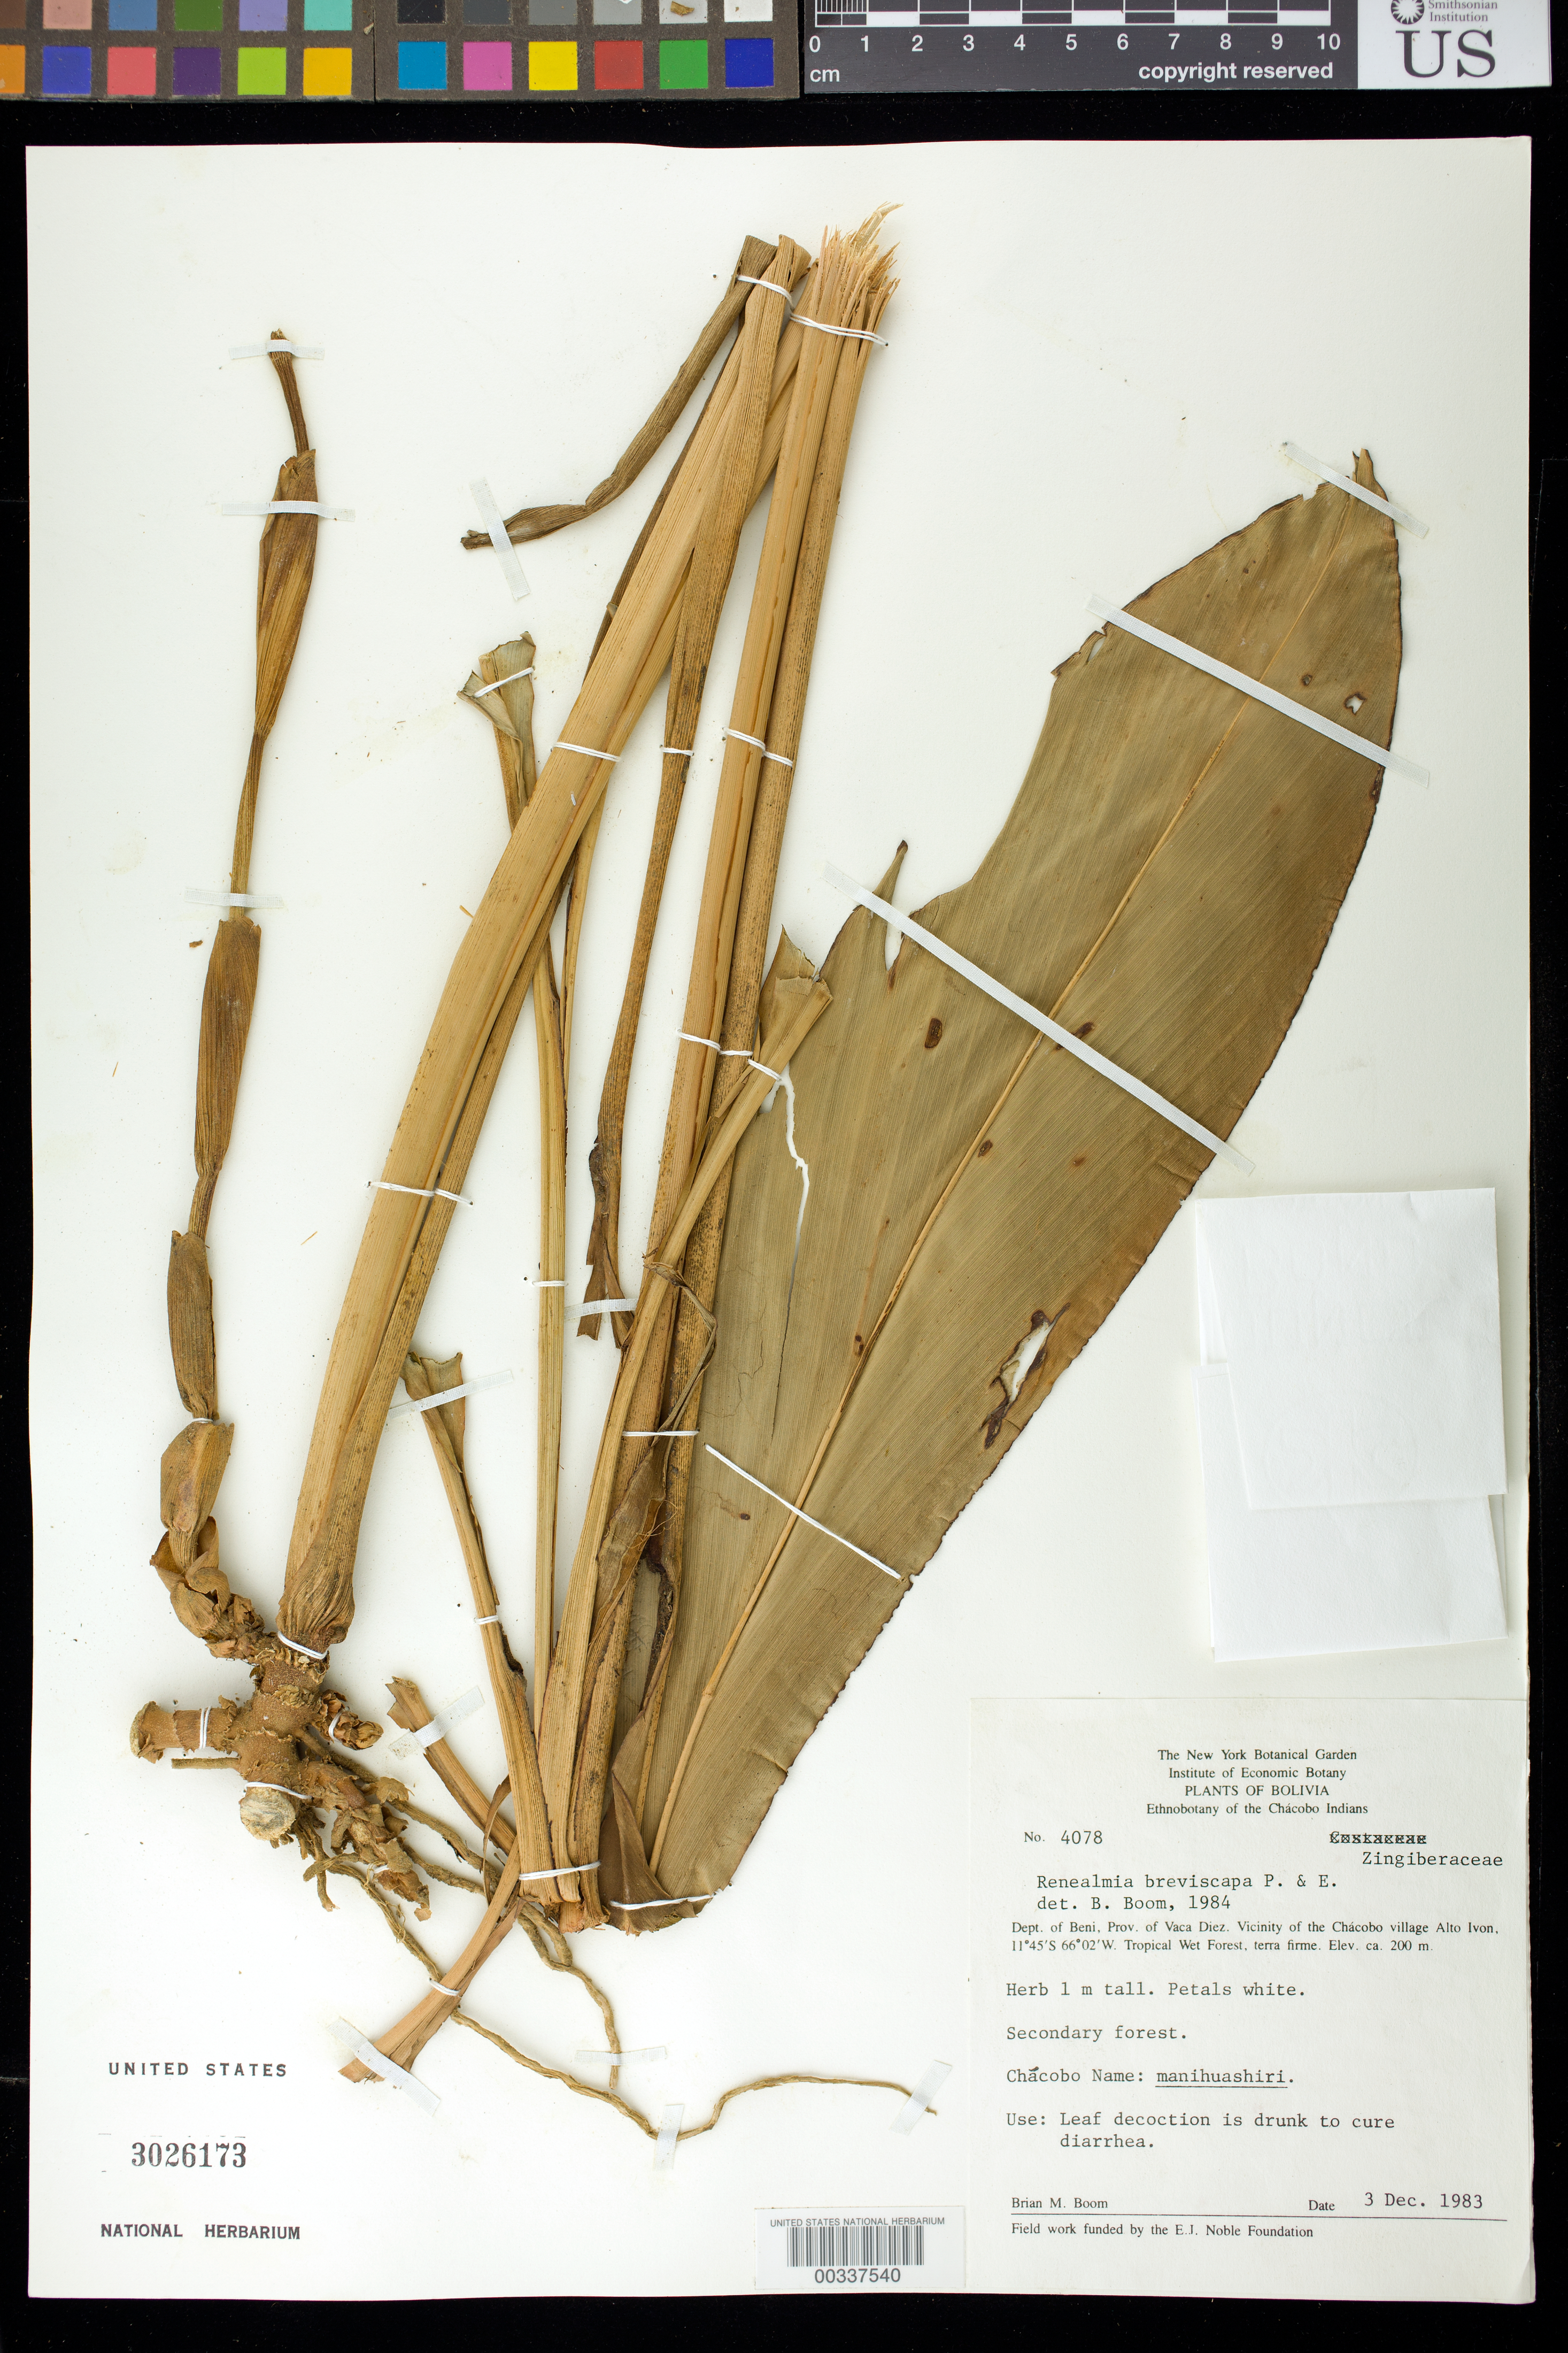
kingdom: Plantae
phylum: Tracheophyta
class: Liliopsida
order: Zingiberales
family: Zingiberaceae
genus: Renealmia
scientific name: Renealmia breviscapa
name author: Poepp. & Endl.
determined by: Boom, B. M.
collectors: B. M. Boom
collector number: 4078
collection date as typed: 03 Dec 1983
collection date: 1983-12-03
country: Bolivia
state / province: Beni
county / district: Vaca Diez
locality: Vicinity of the Chacobo Village Alto Ivon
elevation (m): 200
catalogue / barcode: US 3026173